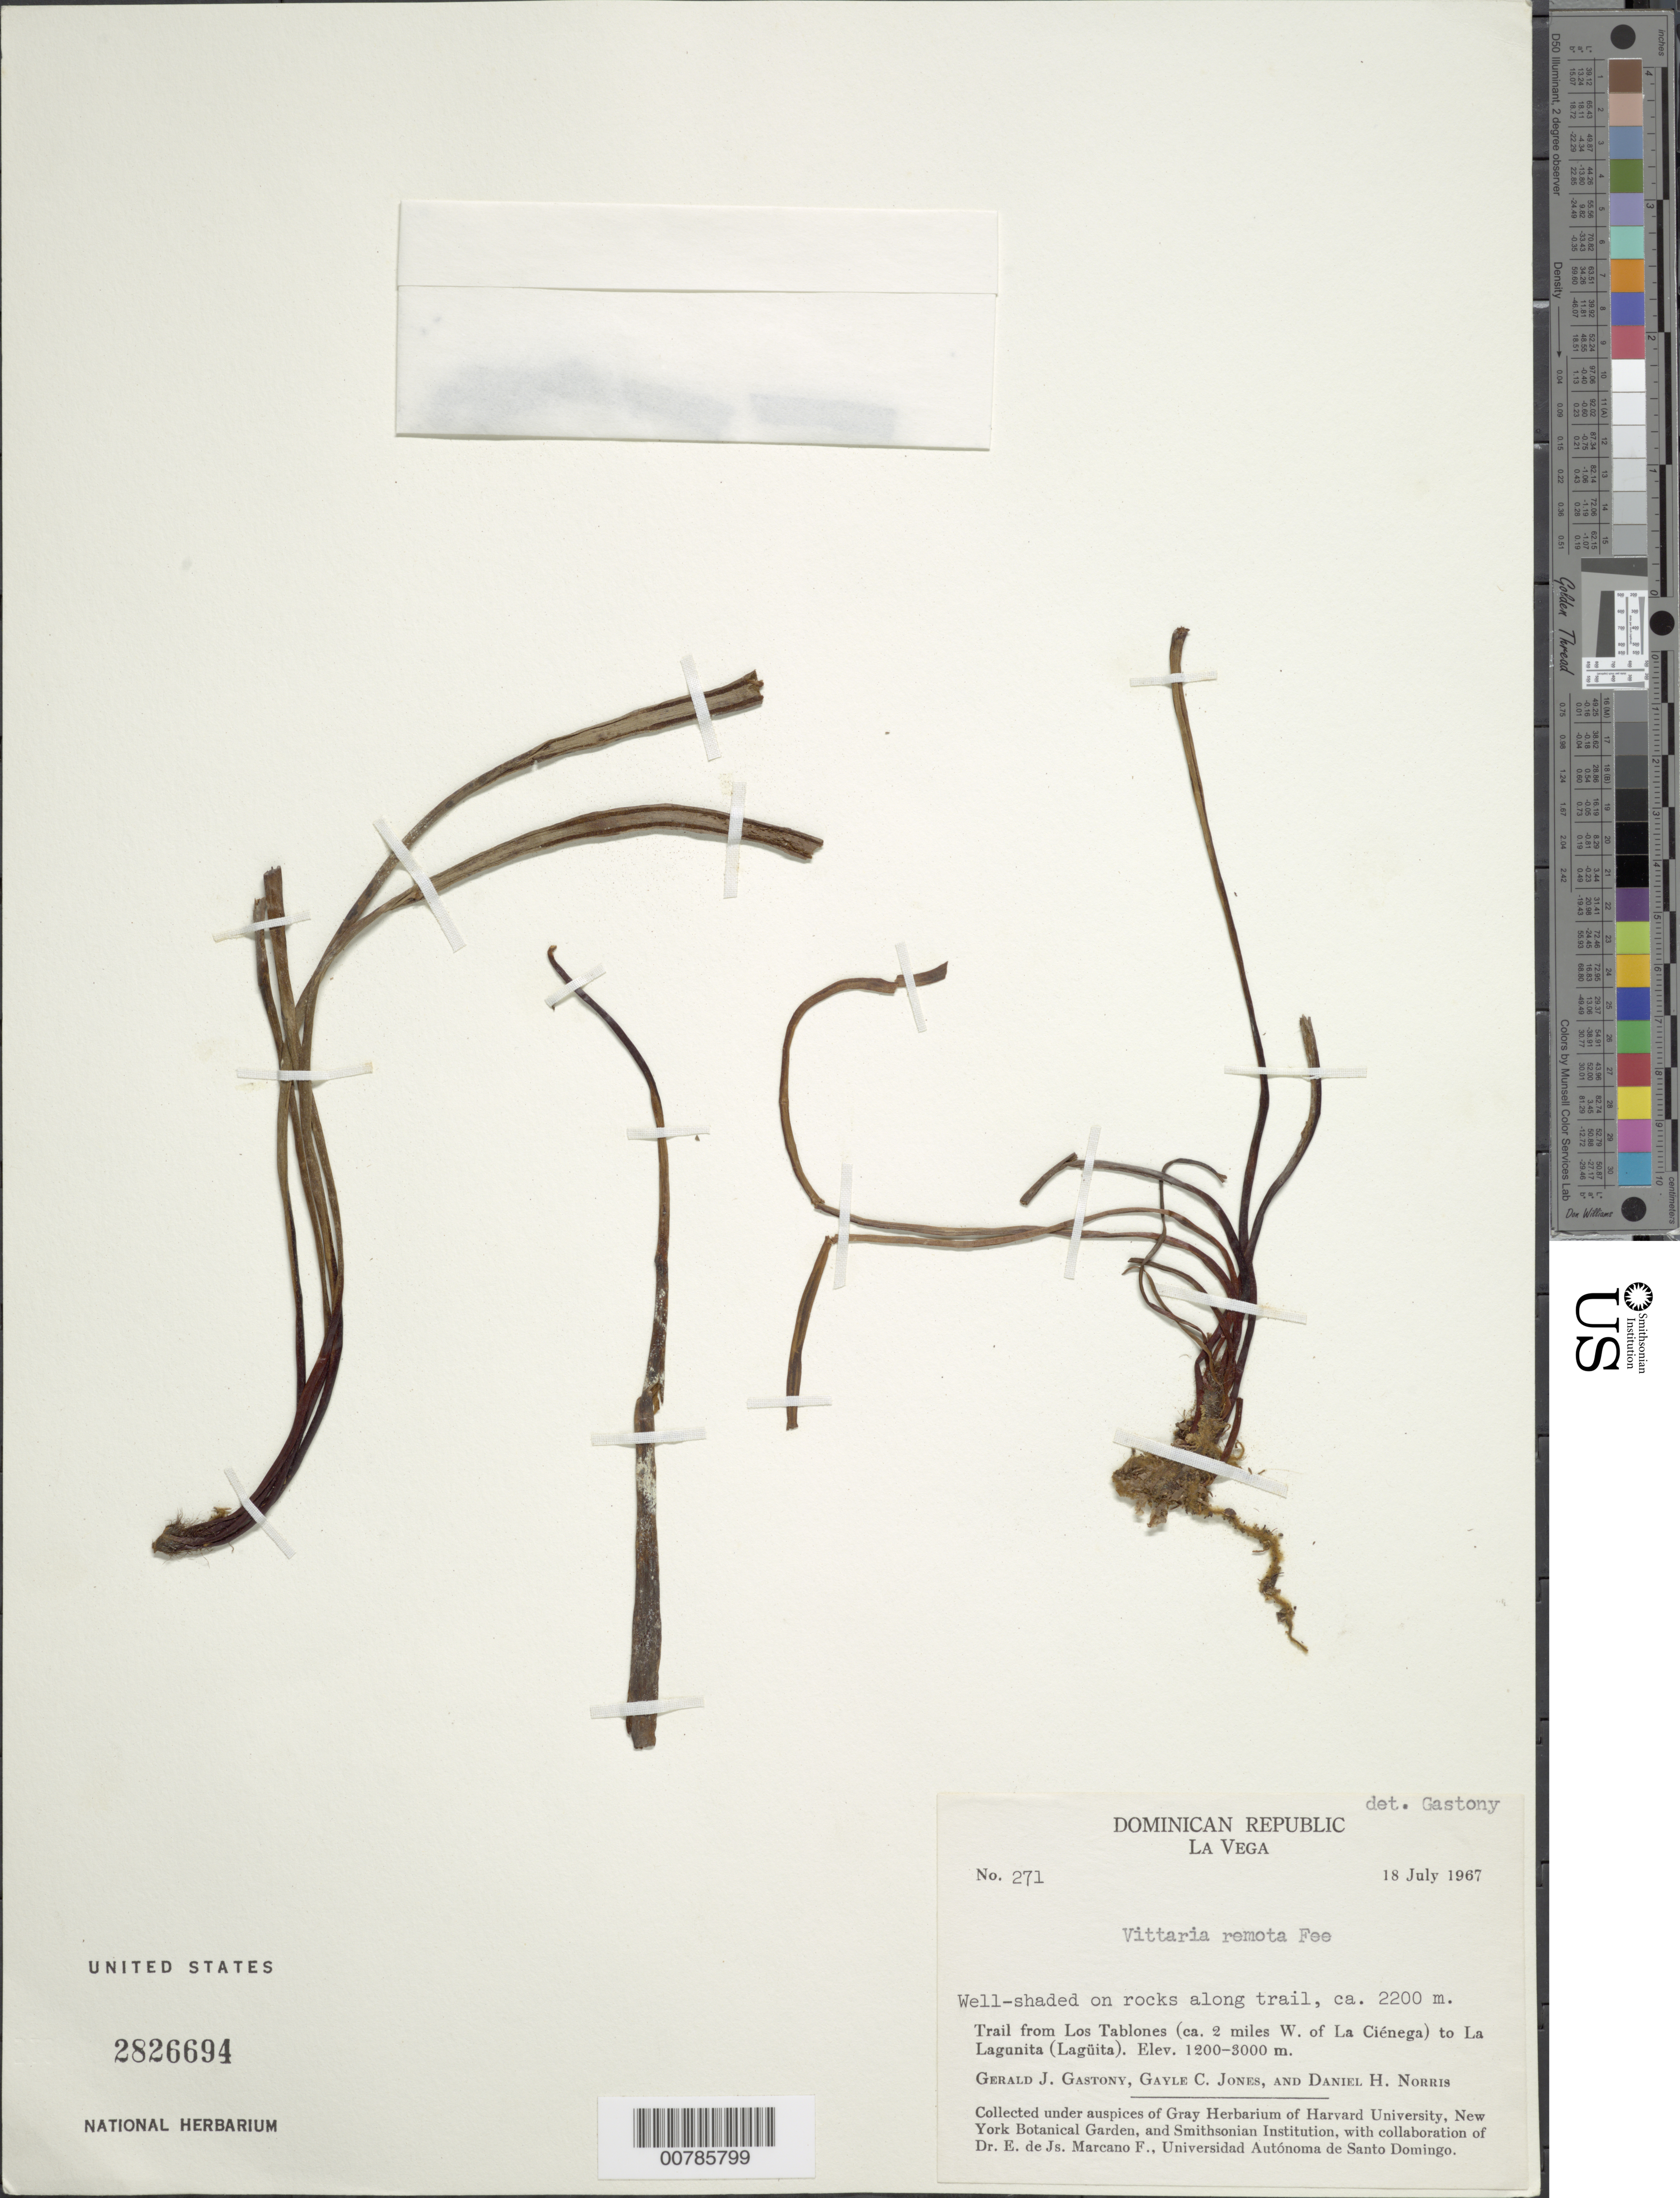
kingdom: Plantae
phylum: Tracheophyta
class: Polypodiopsida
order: Polypodiales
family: Pteridaceae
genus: Radiovittaria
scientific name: Radiovittaria remota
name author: (Fée) E.H. Crane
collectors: G. Gastony, G. C. Jones & D. H. Norris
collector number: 271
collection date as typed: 18 Jul 1967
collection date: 1967-07-18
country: Dominican Republic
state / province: La Vega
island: Hispaniola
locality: Los Tablones, ca. 2 miles W of La Ciénega) to La Lagunita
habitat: Well-shaded on rocks along trail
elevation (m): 2200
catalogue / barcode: US 2826694